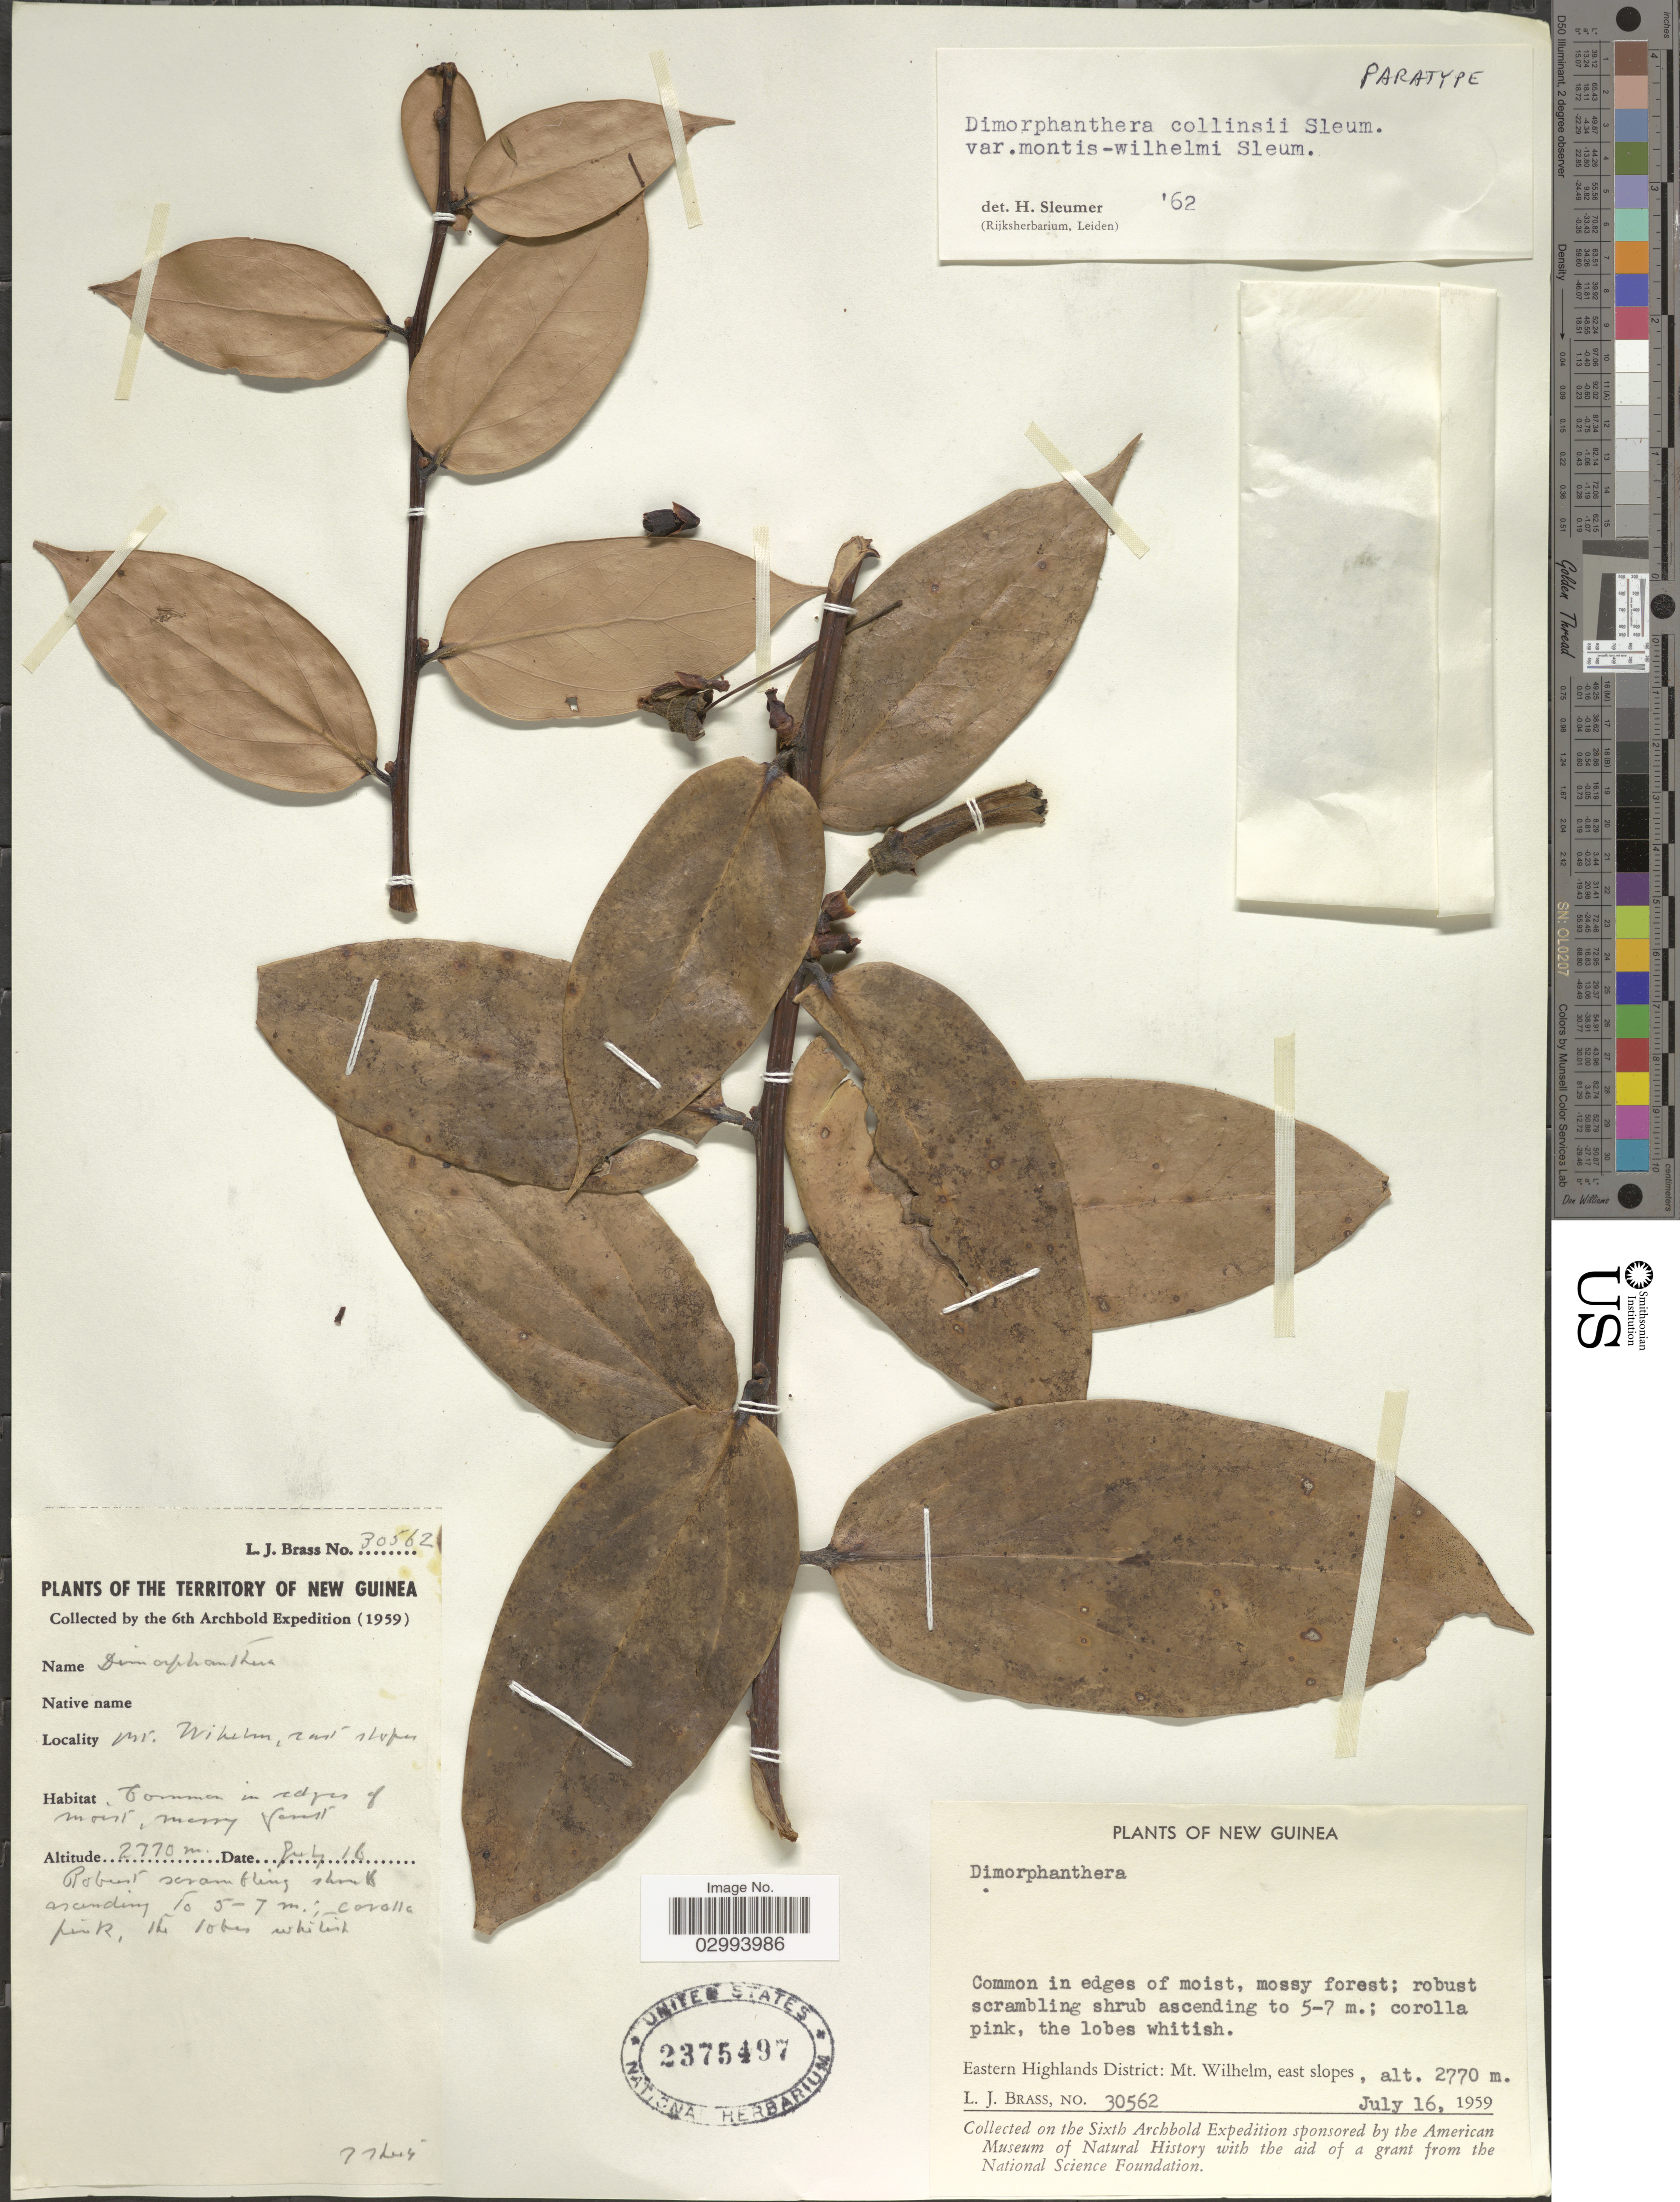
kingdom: Plantae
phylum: Tracheophyta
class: Magnoliopsida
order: Ericales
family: Ericaceae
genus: Dimorphanthera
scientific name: Dimorphanthera collinsii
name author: Sleumer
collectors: L. J. Brass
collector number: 30562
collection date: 1959-07-16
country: Papua New Guinea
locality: New Guinea. Eastern Highlands District: Mt. Wilhelm, east slopes. The Territory of New Guinea.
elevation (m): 2770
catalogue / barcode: US 2375497